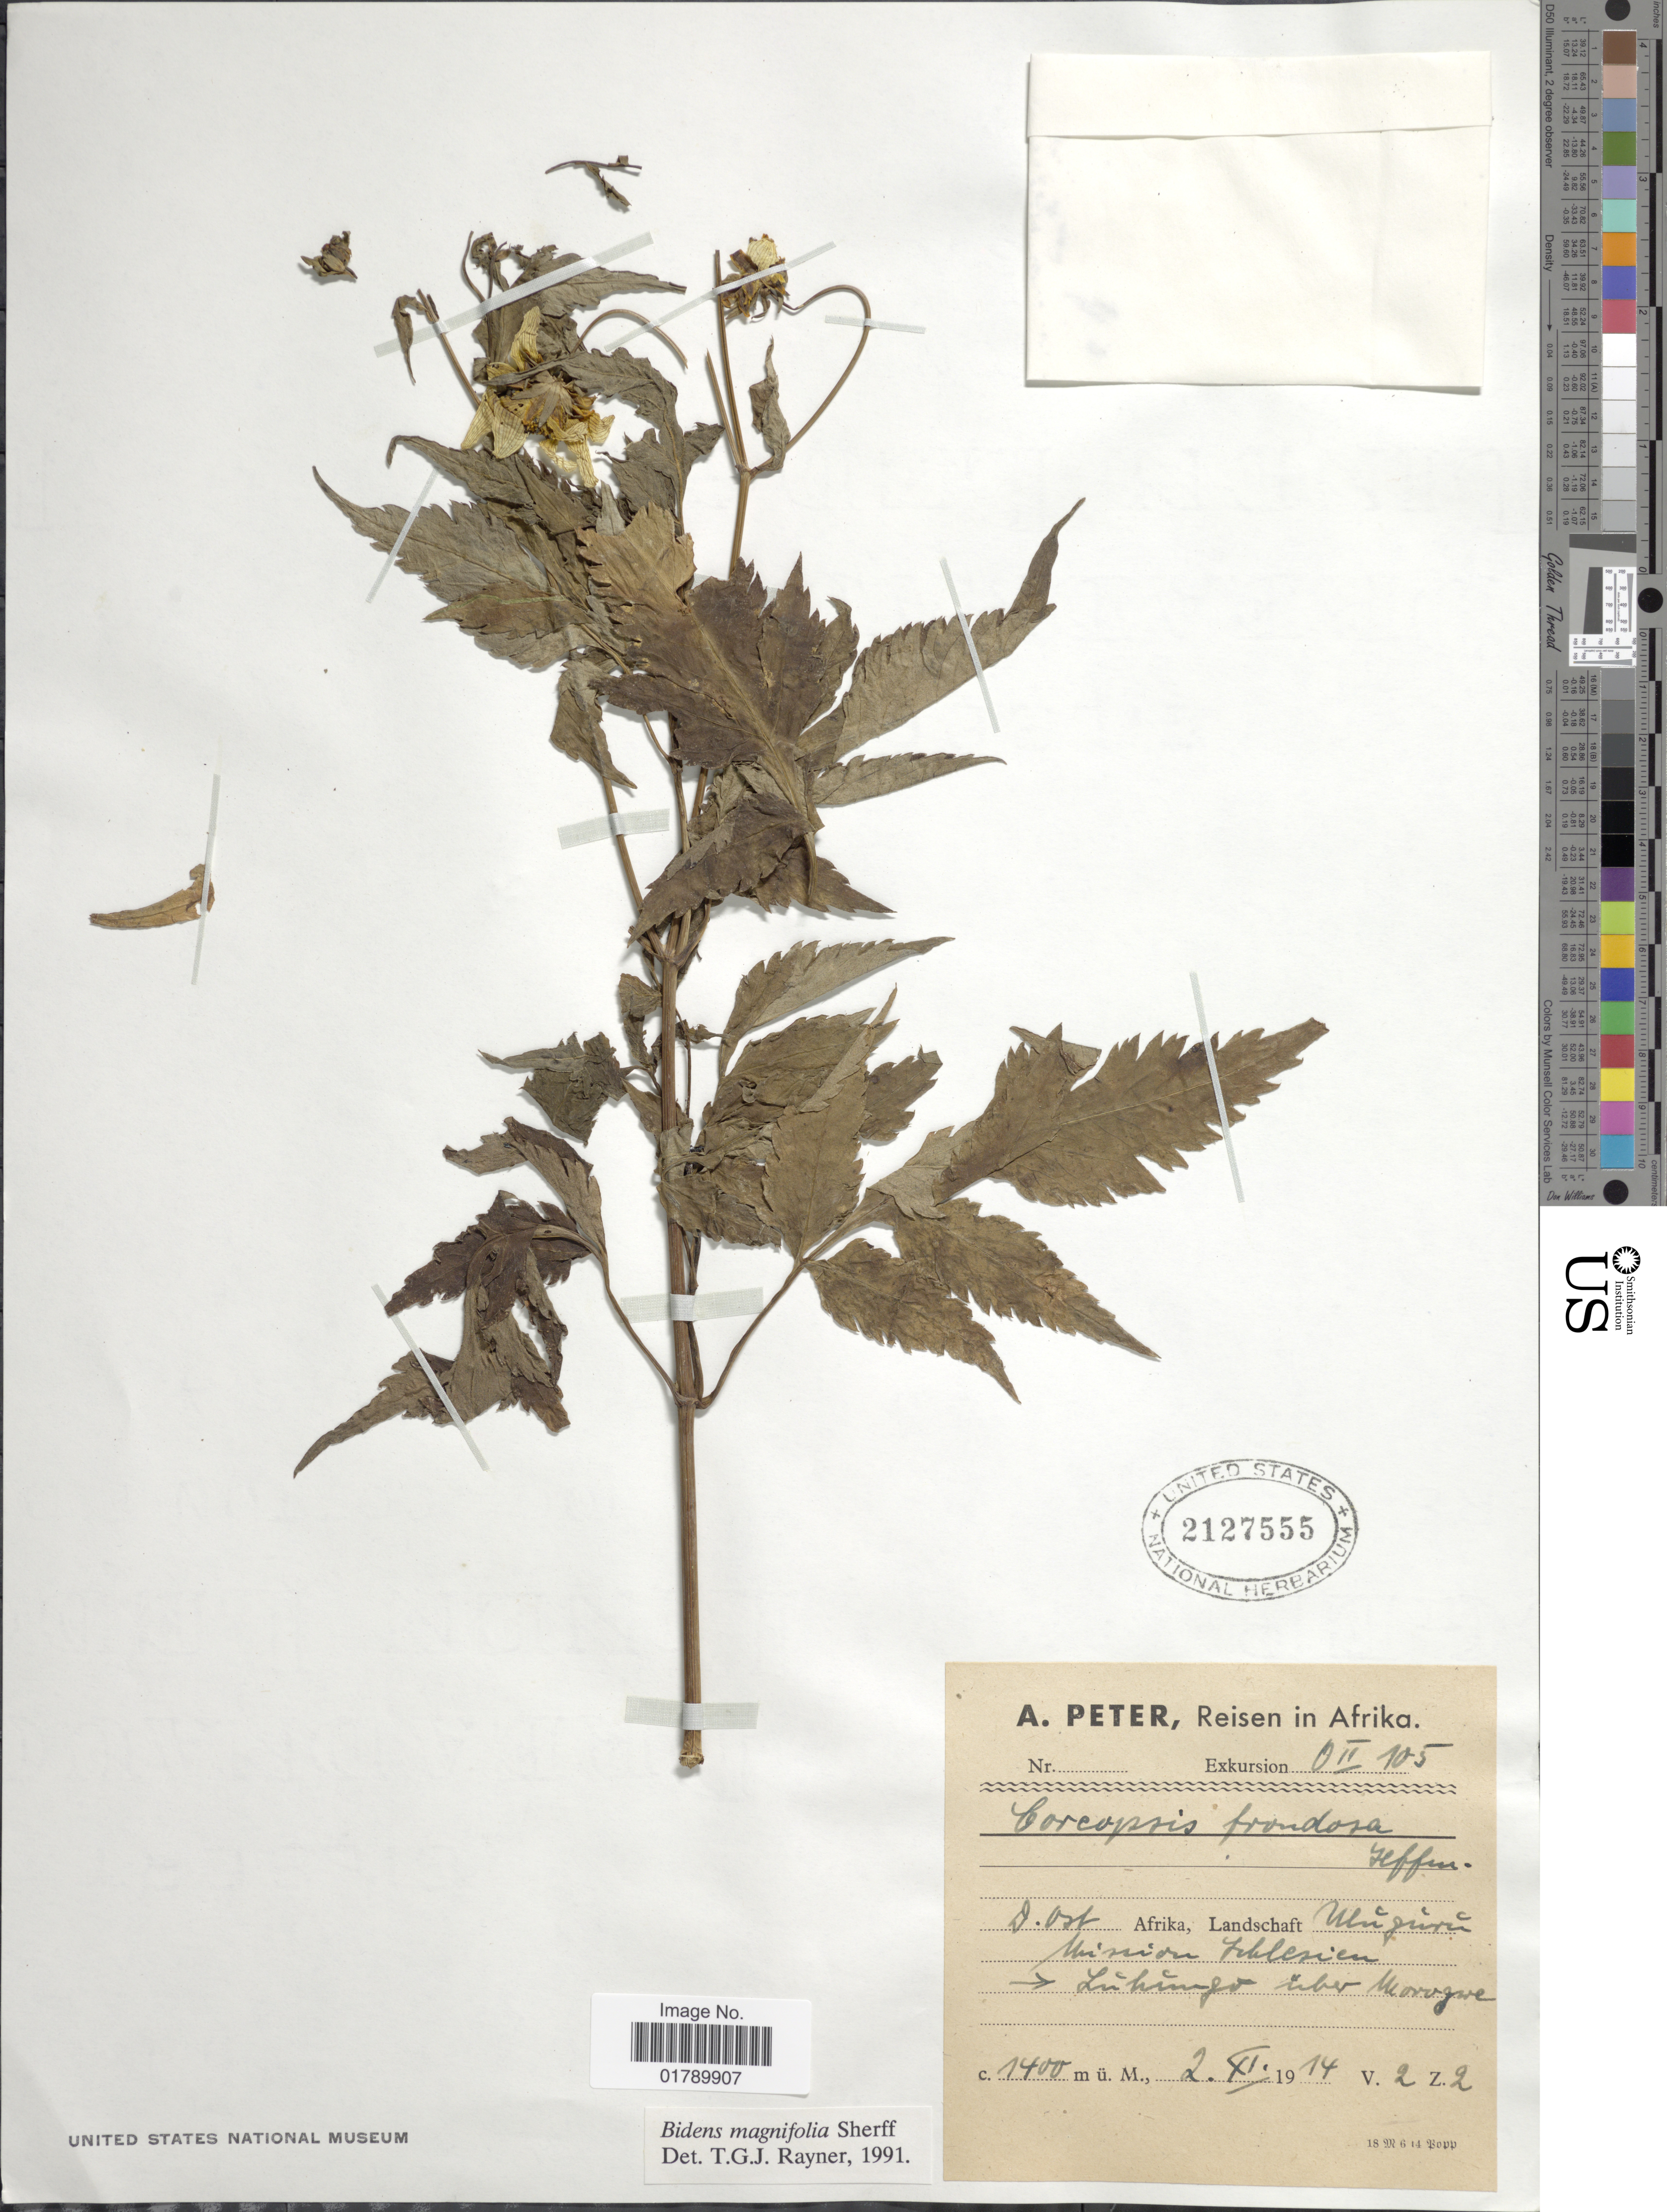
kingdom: Plantae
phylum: Tracheophyta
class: Magnoliopsida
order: Asterales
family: Asteraceae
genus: Bidens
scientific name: Bidens magnifolia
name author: Sherff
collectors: A. Peter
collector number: OII105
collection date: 1914-12-02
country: Tanzania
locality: Ost Afrika, Landschaft Muguru. Mission Schlesien, Luhungo über Korogwe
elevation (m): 1400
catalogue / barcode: US 2127555